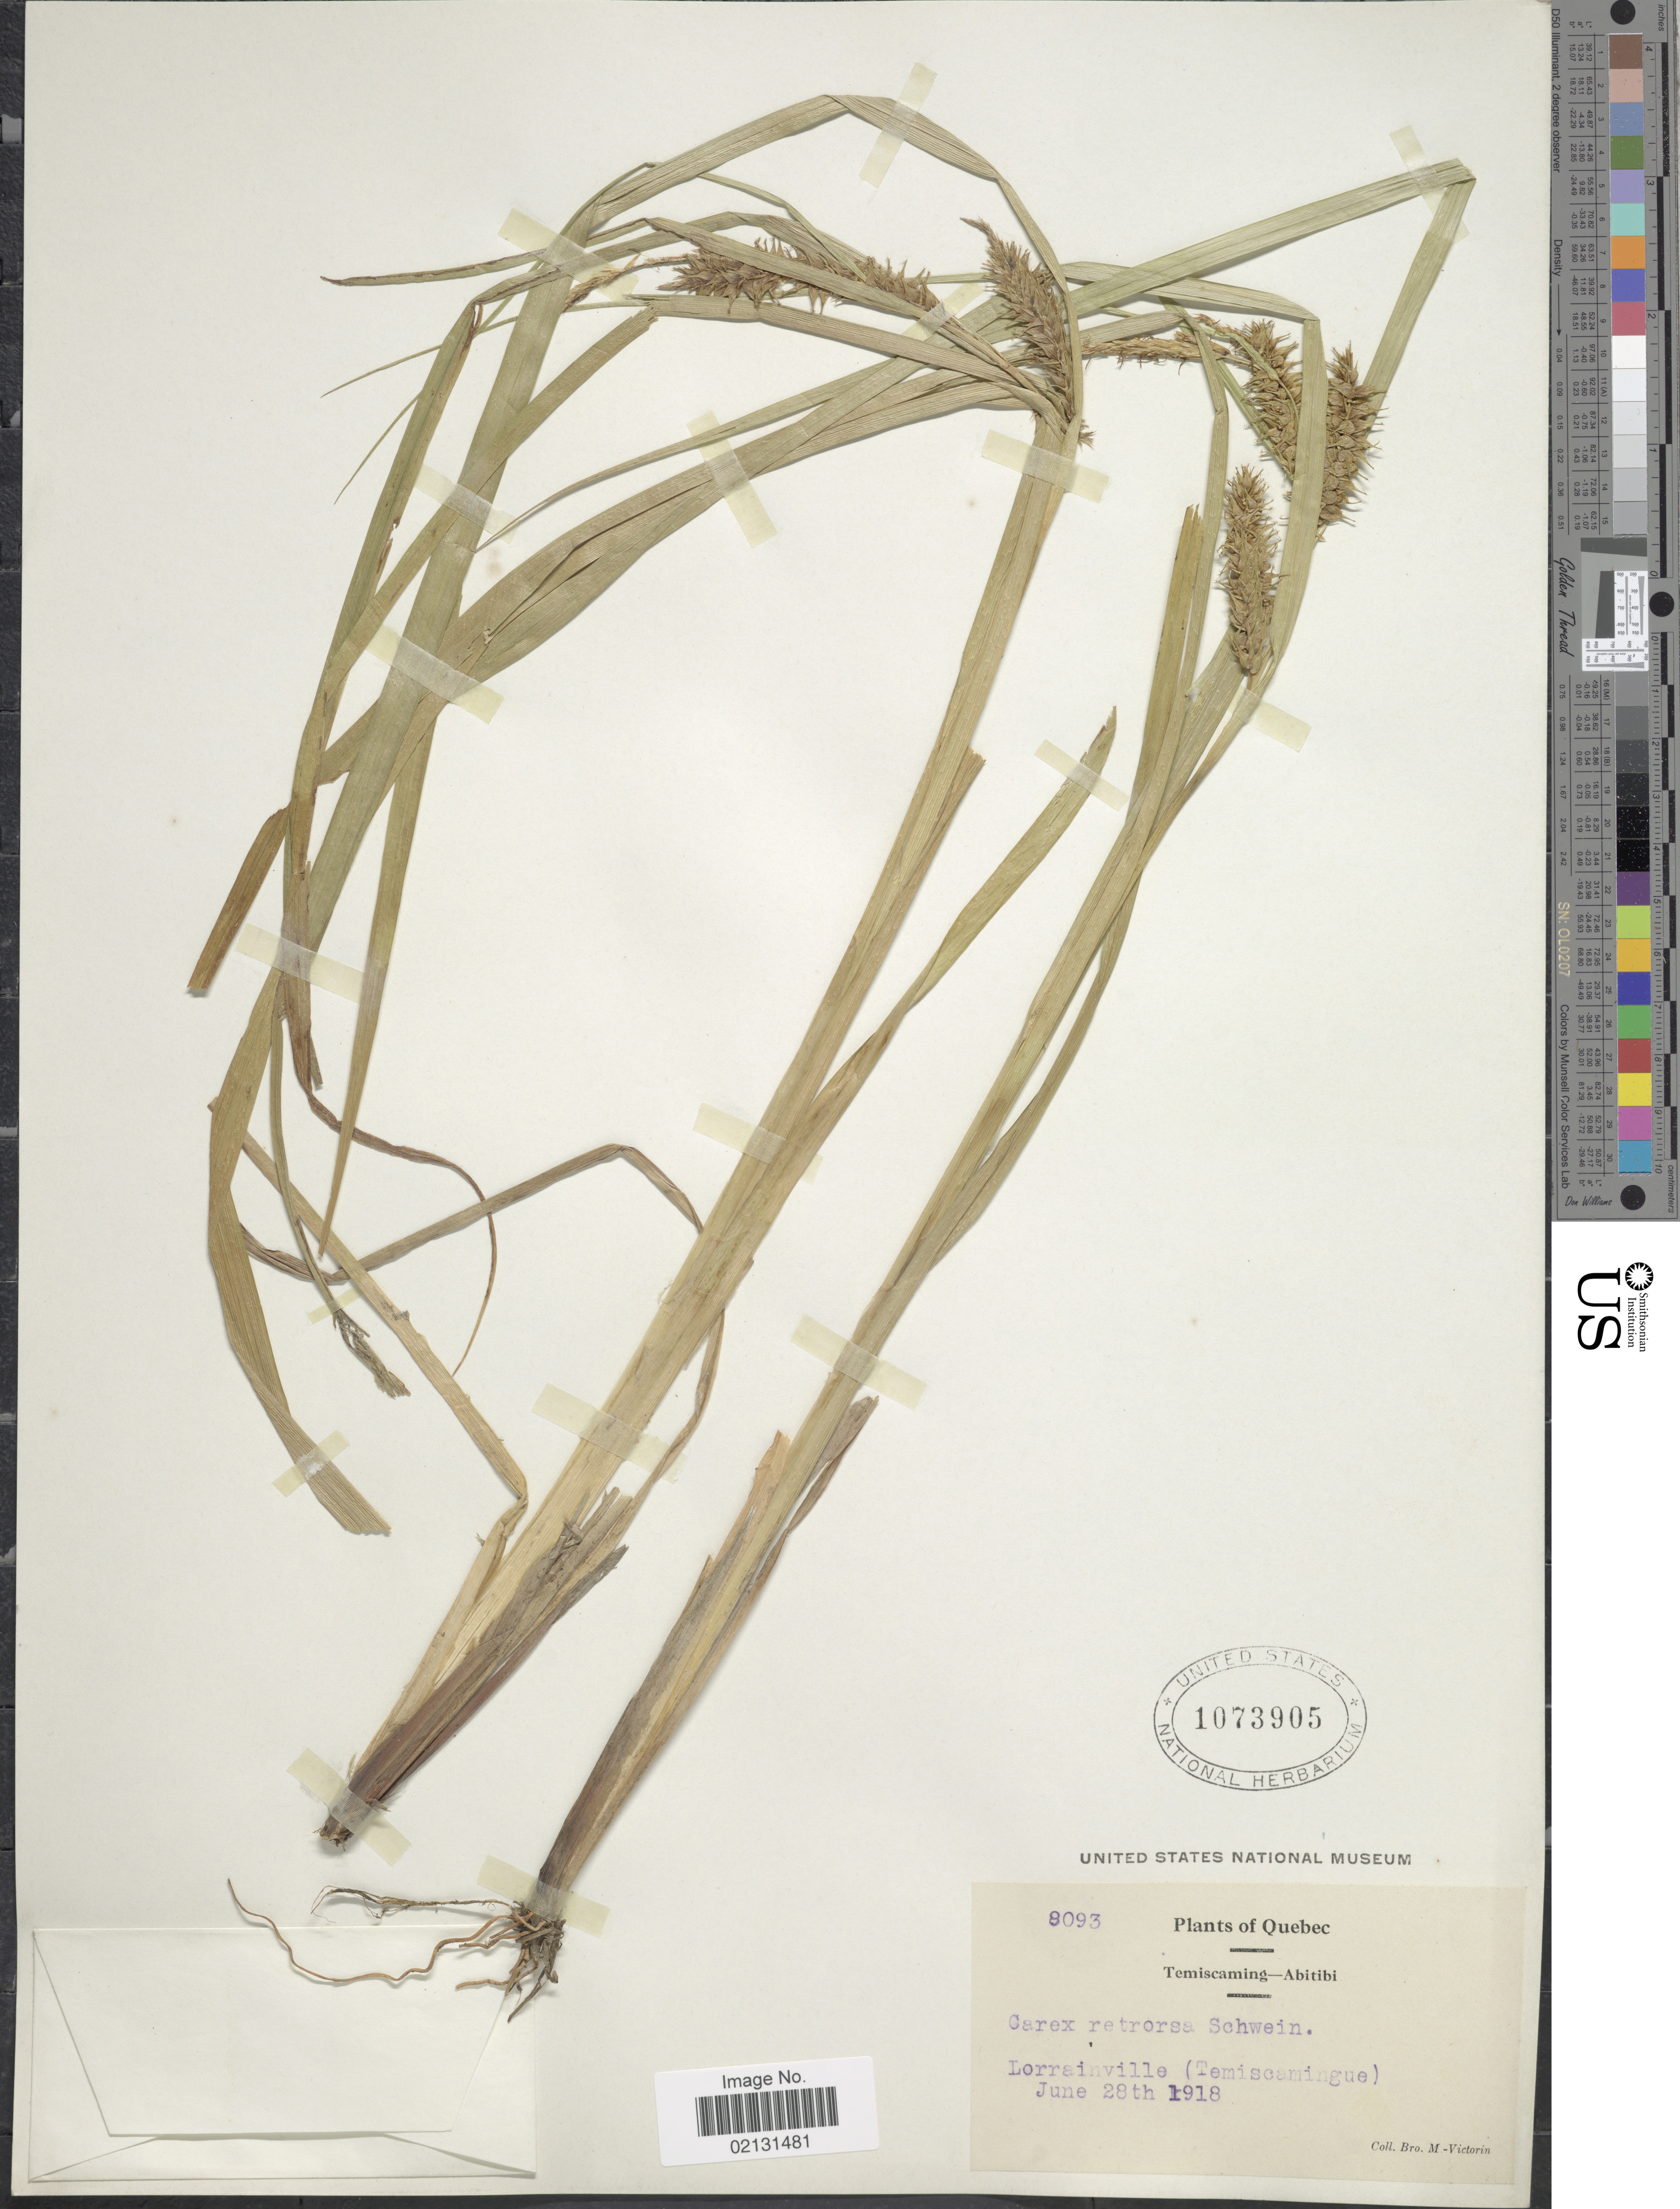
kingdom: Plantae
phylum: Tracheophyta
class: Liliopsida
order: Poales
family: Cyperaceae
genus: Carex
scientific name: Carex retrorsa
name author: Schwein.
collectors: Fr. Marie-Victorin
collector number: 8093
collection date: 1918-06-28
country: Canada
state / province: Quebec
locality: Temiscaming-Abitibi, Lorrainville (Temiscamingue).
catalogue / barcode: US 1073905